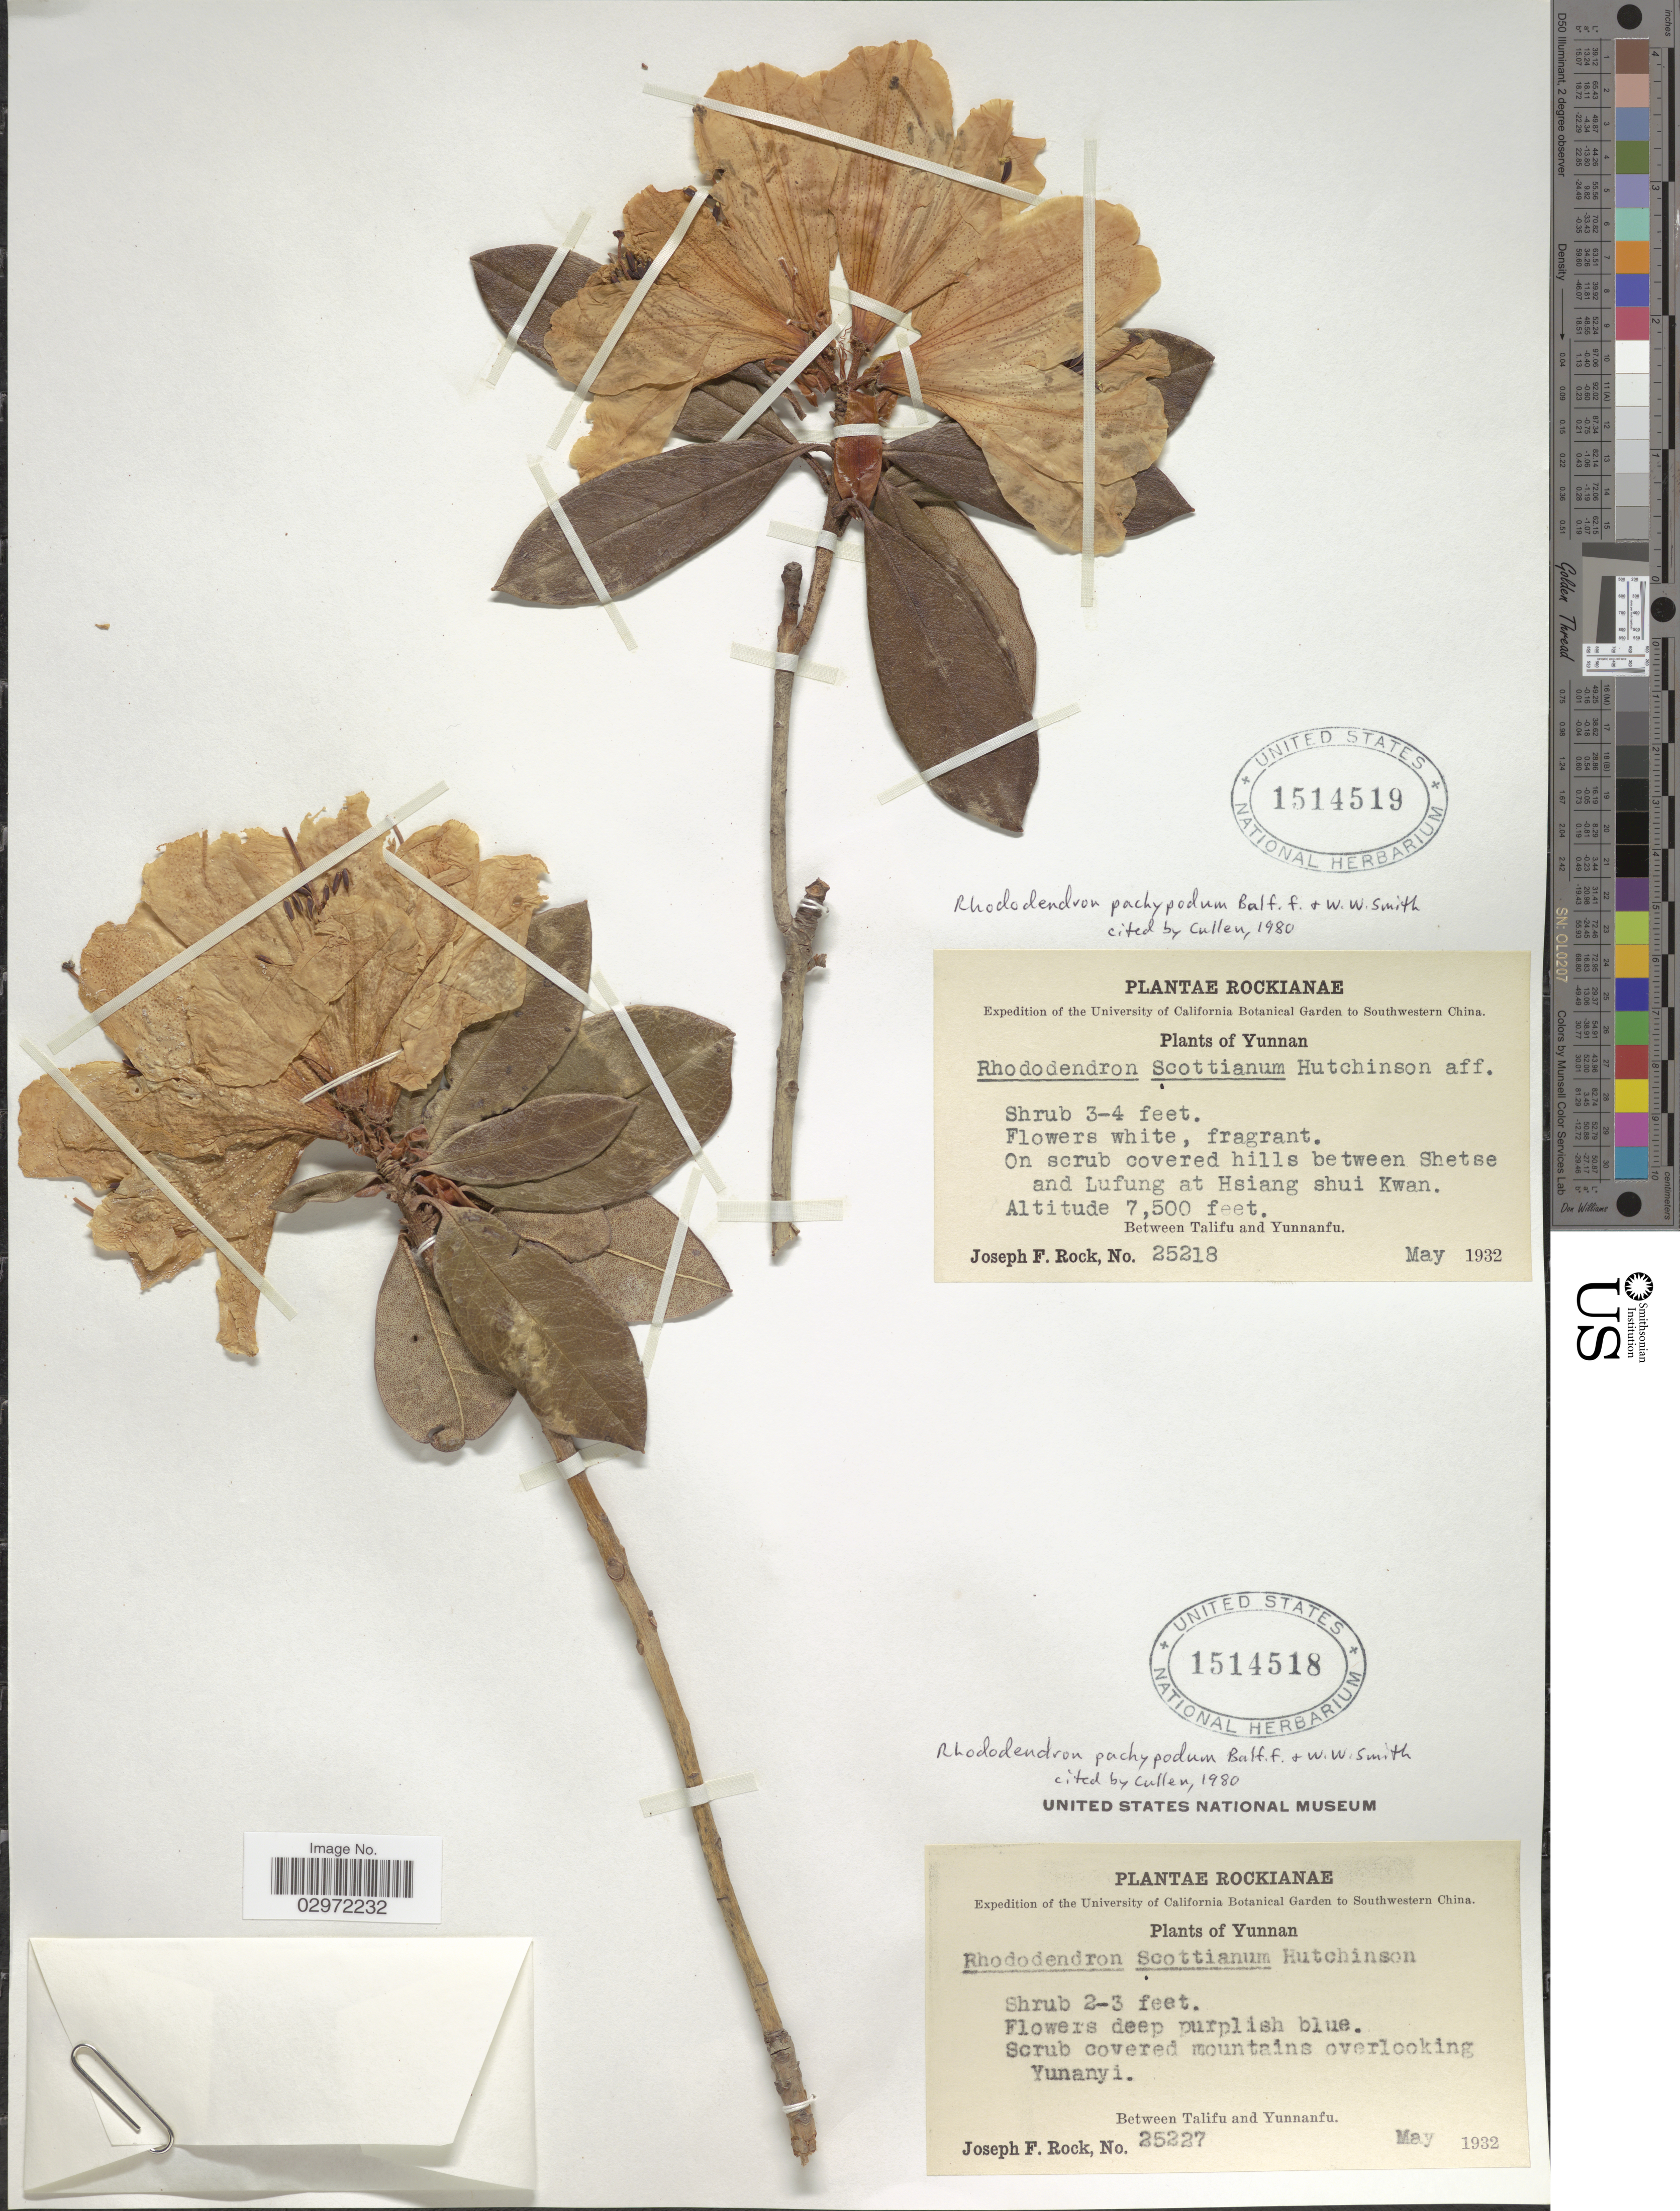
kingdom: Plantae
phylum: Tracheophyta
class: Magnoliopsida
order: Ericales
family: Ericaceae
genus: Rhododendron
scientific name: Rhododendron pachypodum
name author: Balf. f. & W.W. Sm.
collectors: J. F. Rock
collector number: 25218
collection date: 1932-05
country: China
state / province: Yunnan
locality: Southwestern China. On scrub covered hills between Shetse and Lufung at Hsiang shui Kwan. Between Talifu and Yunnanfu.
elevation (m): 2286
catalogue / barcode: US 1514519-2